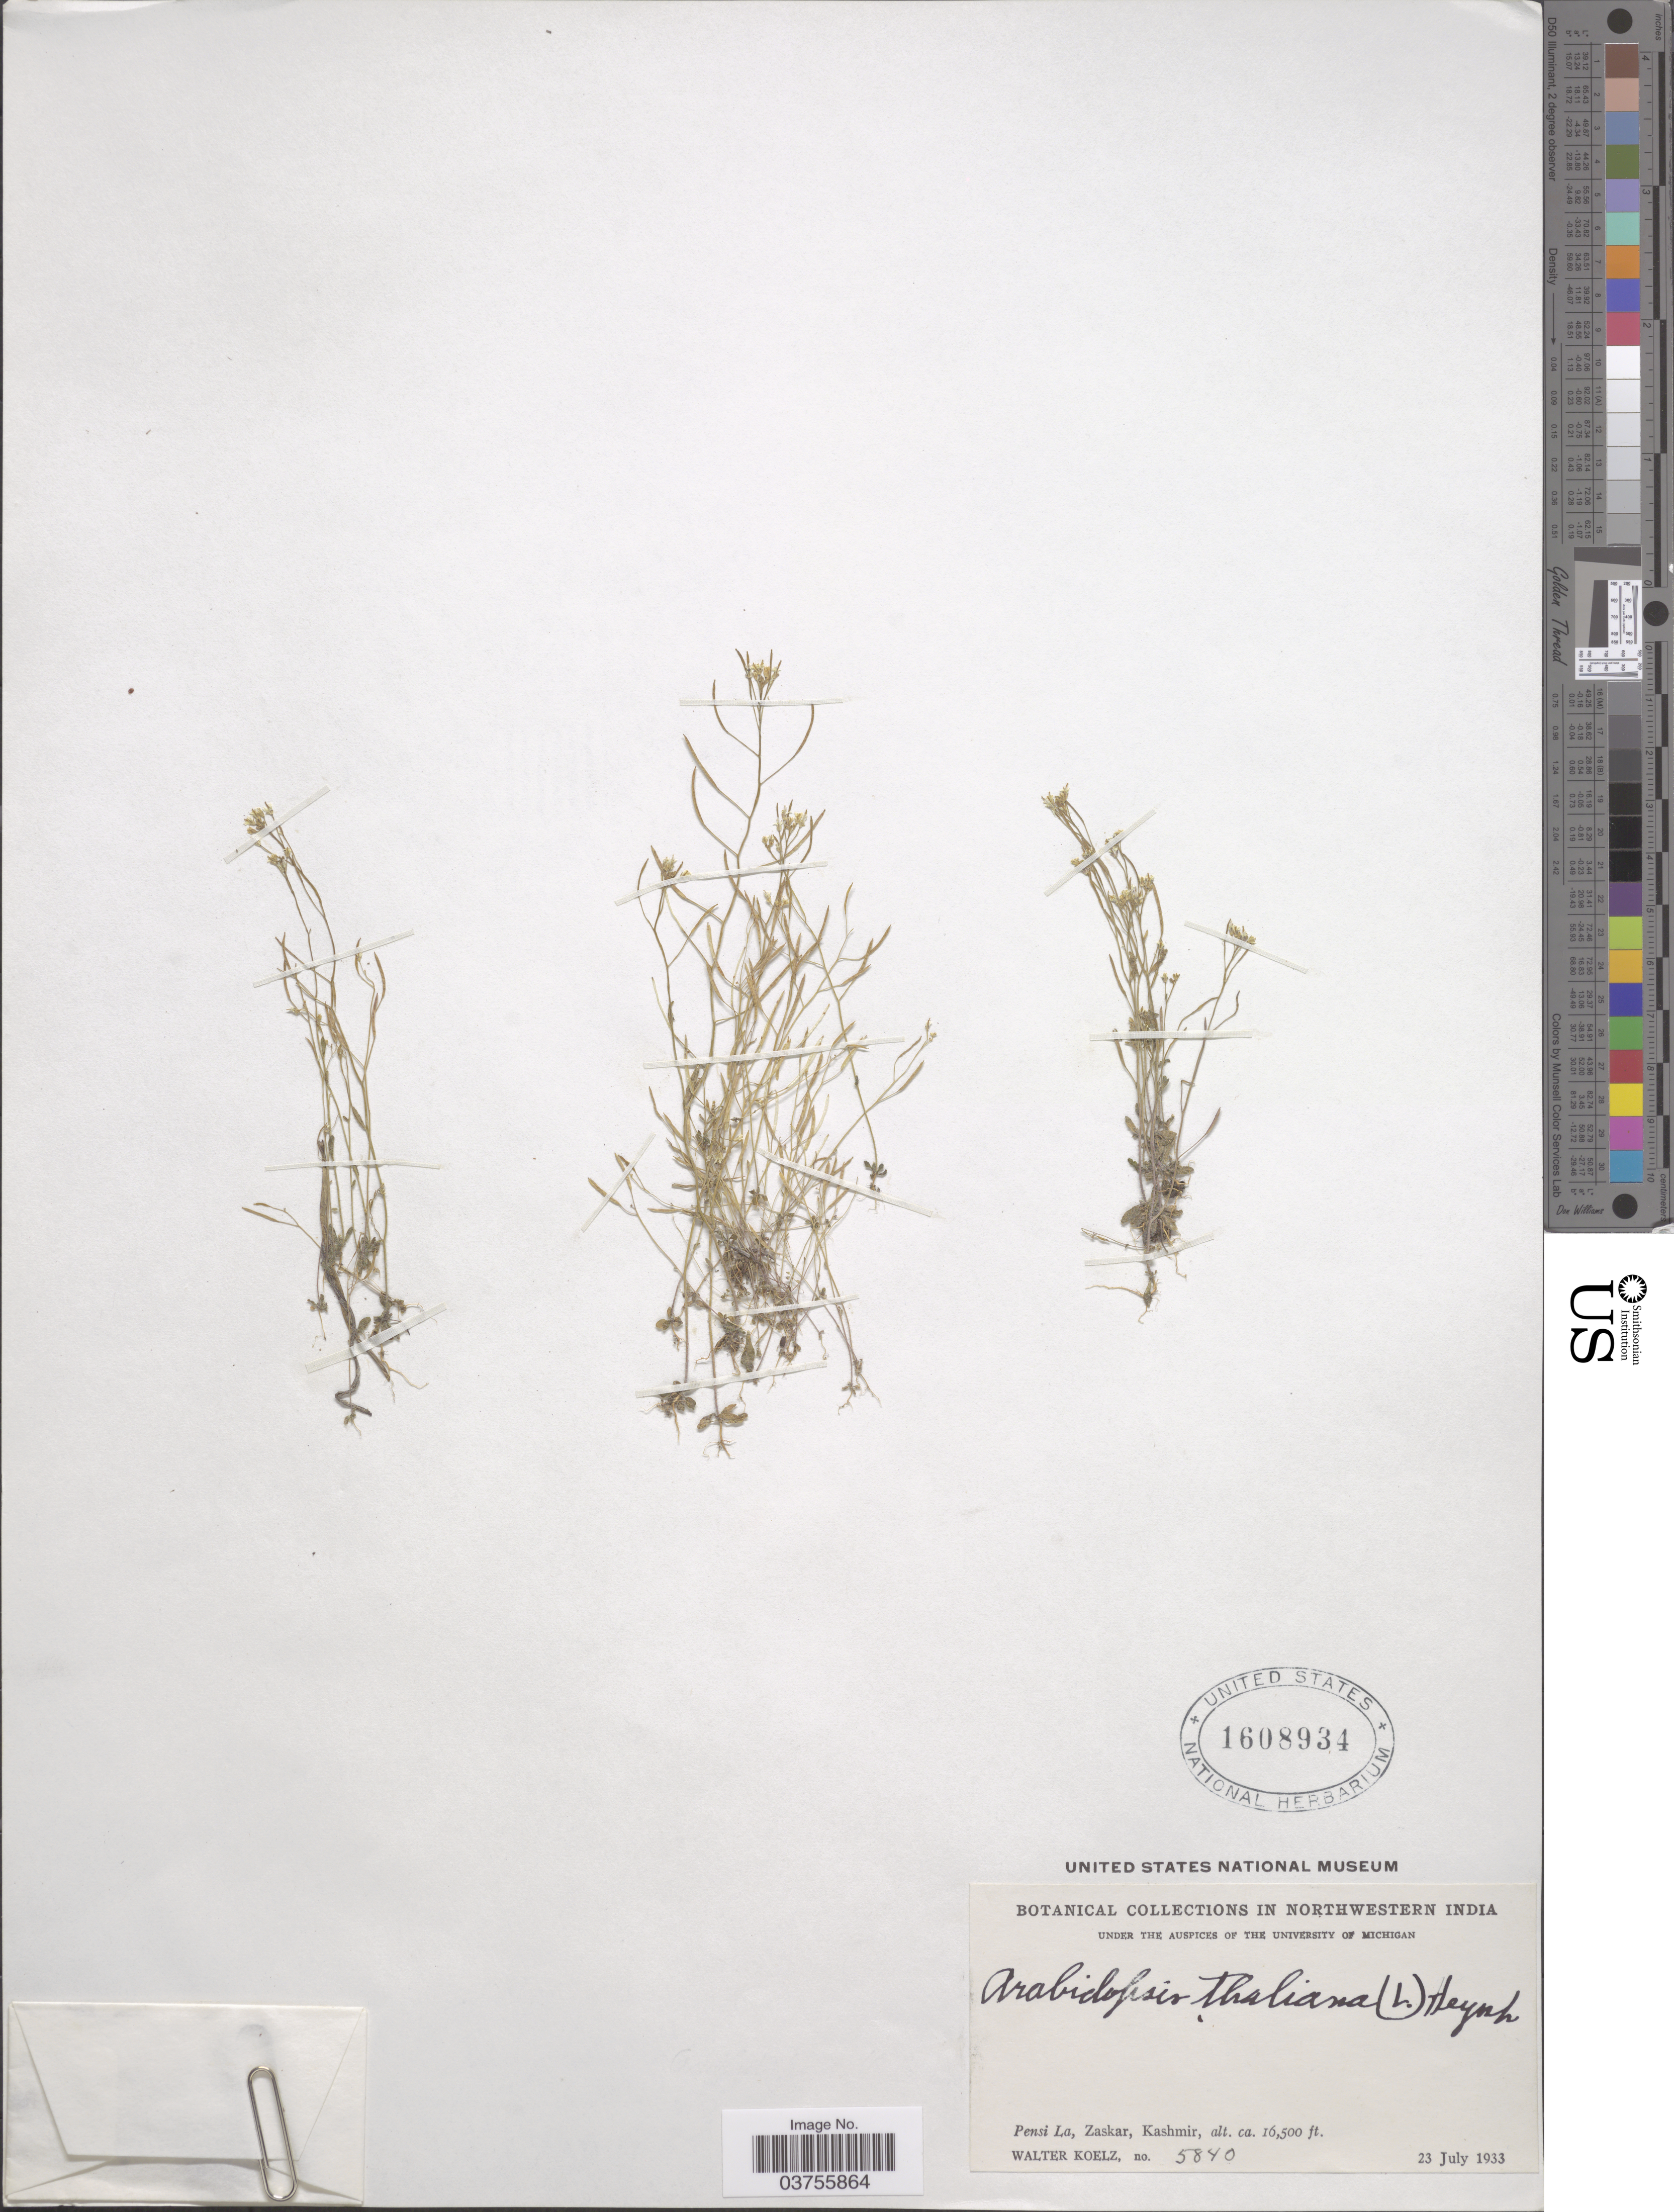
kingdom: Plantae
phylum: Tracheophyta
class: Magnoliopsida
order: Brassicales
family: Brassicaceae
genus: Arabidopsis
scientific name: Arabidopsis thaliana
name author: (L.) Heynh.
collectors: W. N. Koelz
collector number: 5840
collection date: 1933-07-23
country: India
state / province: Jammu and Kashmir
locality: Northwestern India. Pensi La, Zaskar, Kashmir.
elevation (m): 5029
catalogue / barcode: US 1608934